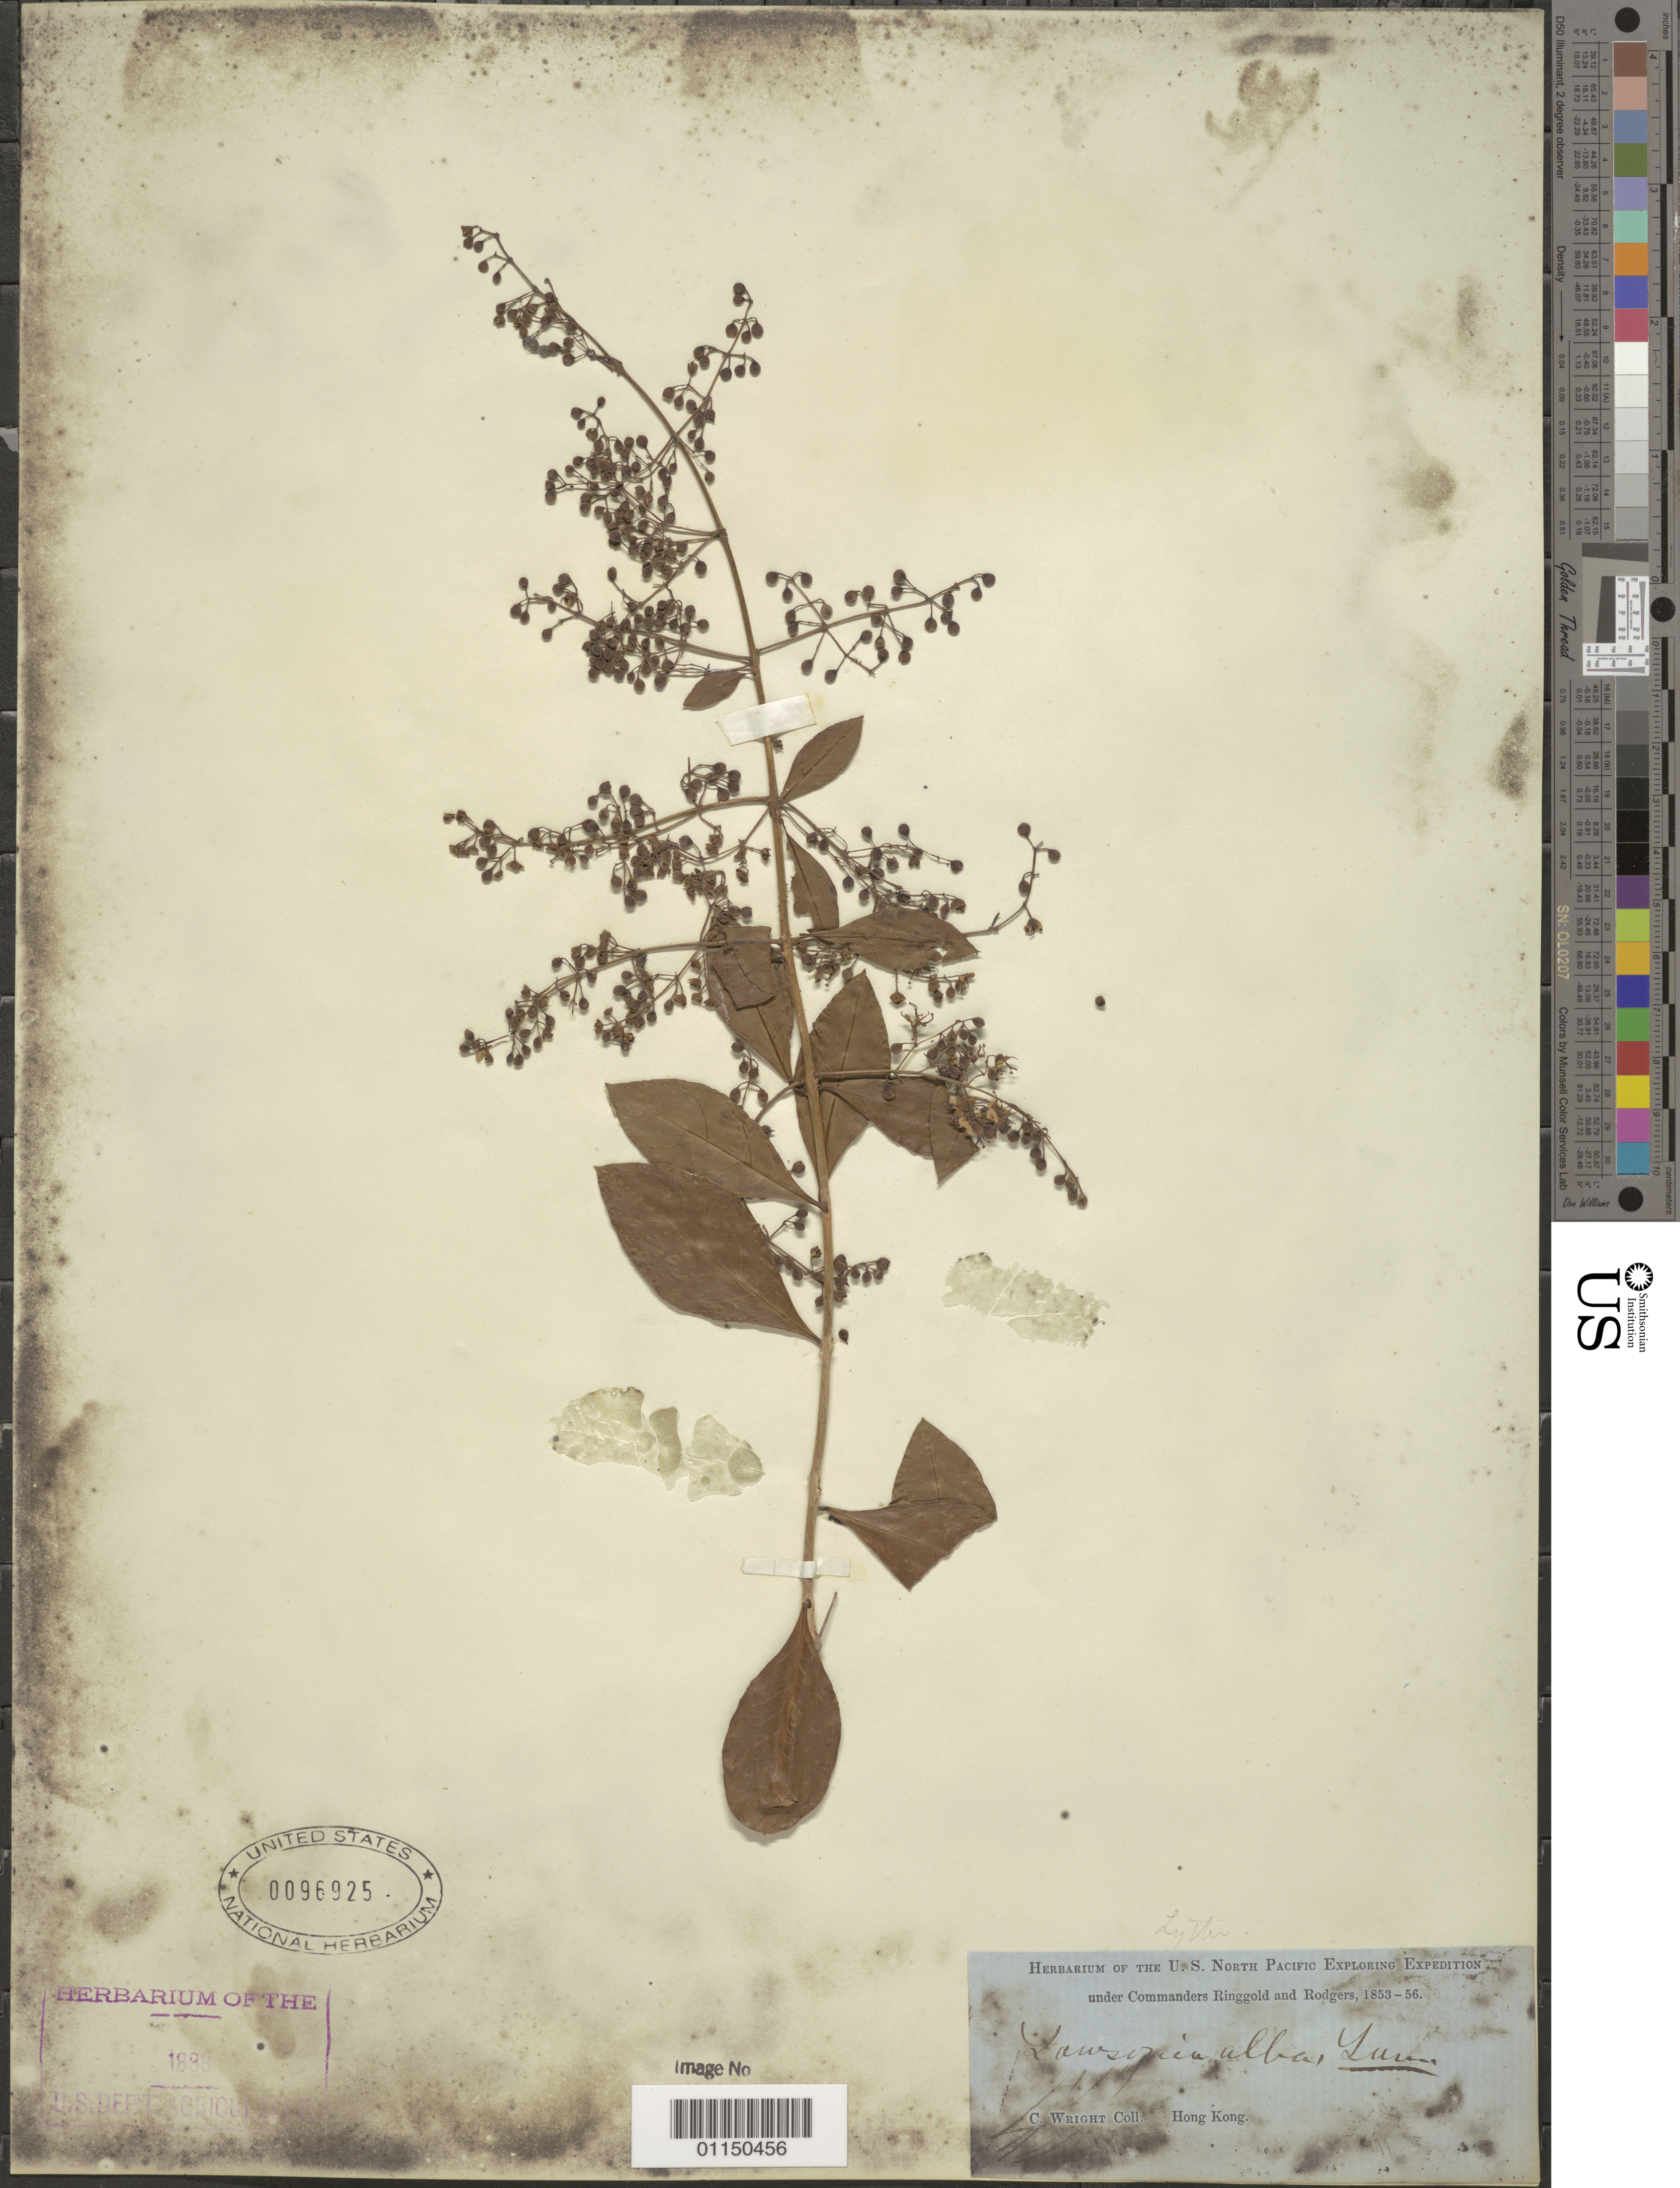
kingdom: Plantae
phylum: Tracheophyta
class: Magnoliopsida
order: Myrtales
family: Lythraceae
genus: Lawsonia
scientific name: Lawsonia alba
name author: Lam.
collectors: C. Wright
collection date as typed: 1853 to -- -- 1856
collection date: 1853/1856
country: China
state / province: Hong Kong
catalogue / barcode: US 96925